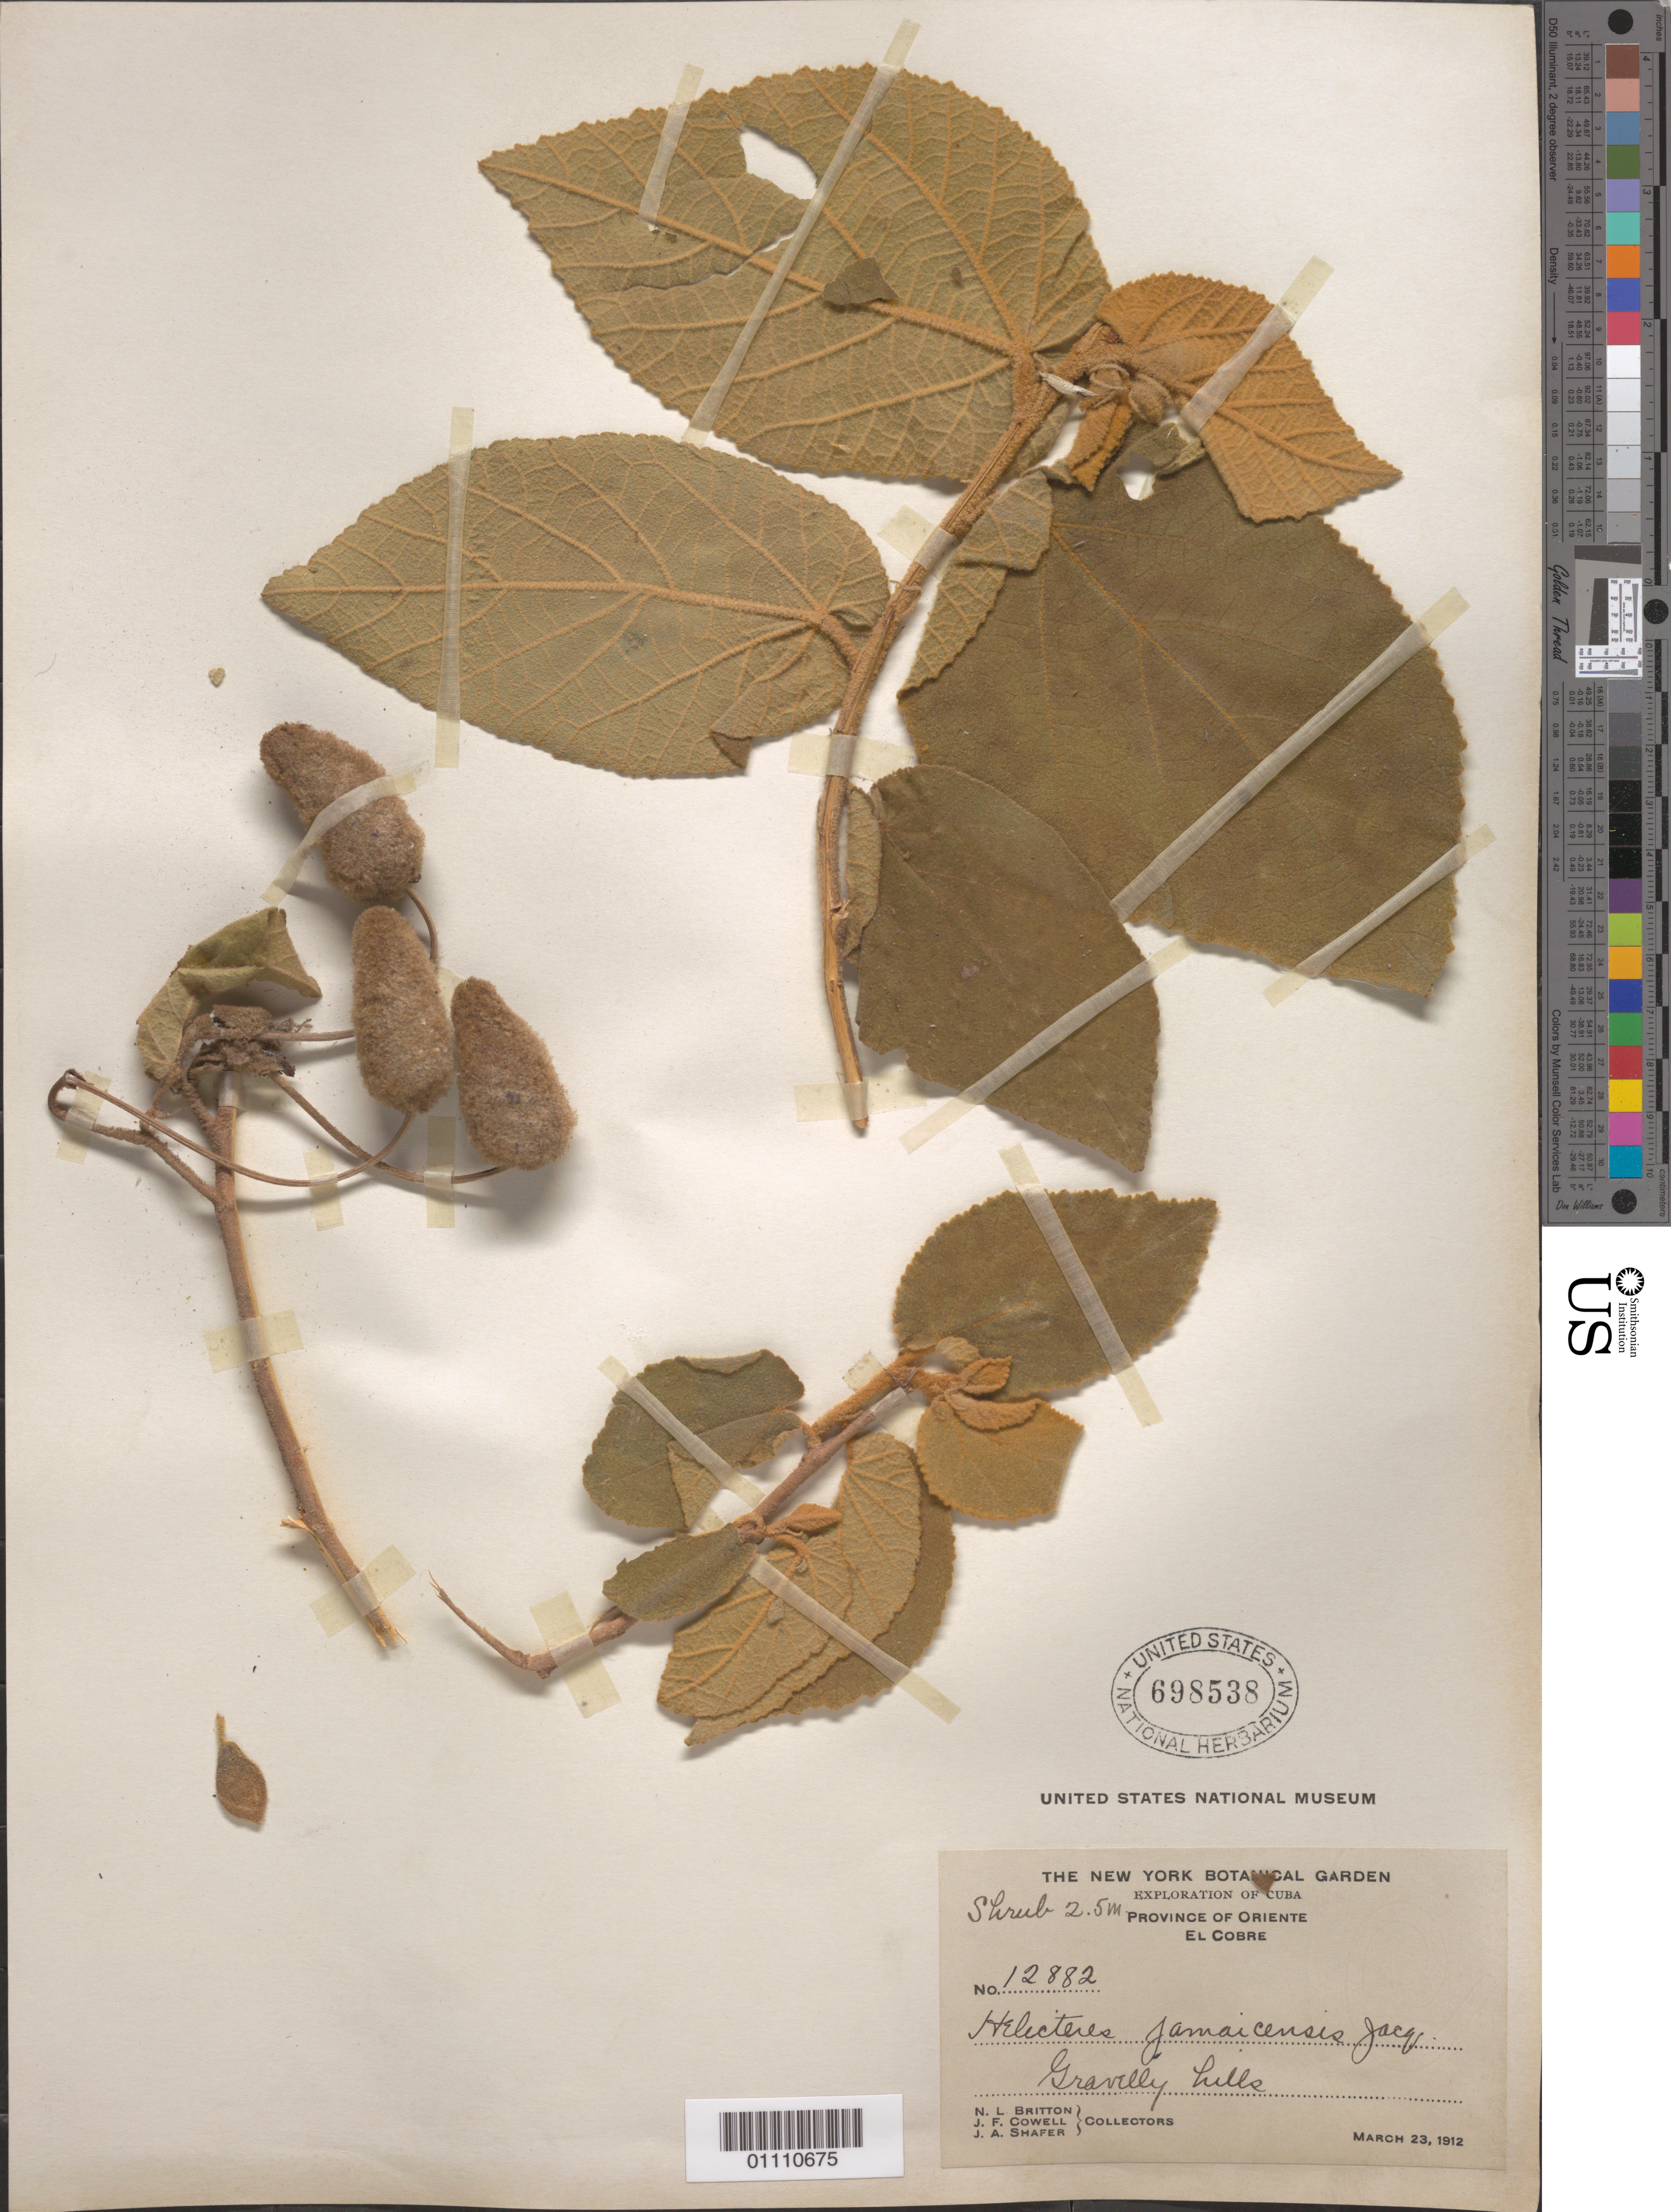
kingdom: Plantae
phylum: Tracheophyta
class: Magnoliopsida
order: Malvales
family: Malvaceae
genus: Helicteres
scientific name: Helicteres jamaicensis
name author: Jacq.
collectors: N. Britton, J. F. Cowell & J. A. Shafer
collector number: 12882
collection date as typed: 23 Mar 1912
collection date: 1912-03-23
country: Cuba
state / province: Santiago de Cuba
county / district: El Cobre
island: Cuba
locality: El Cobre, Province of Oriente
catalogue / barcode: US 698538